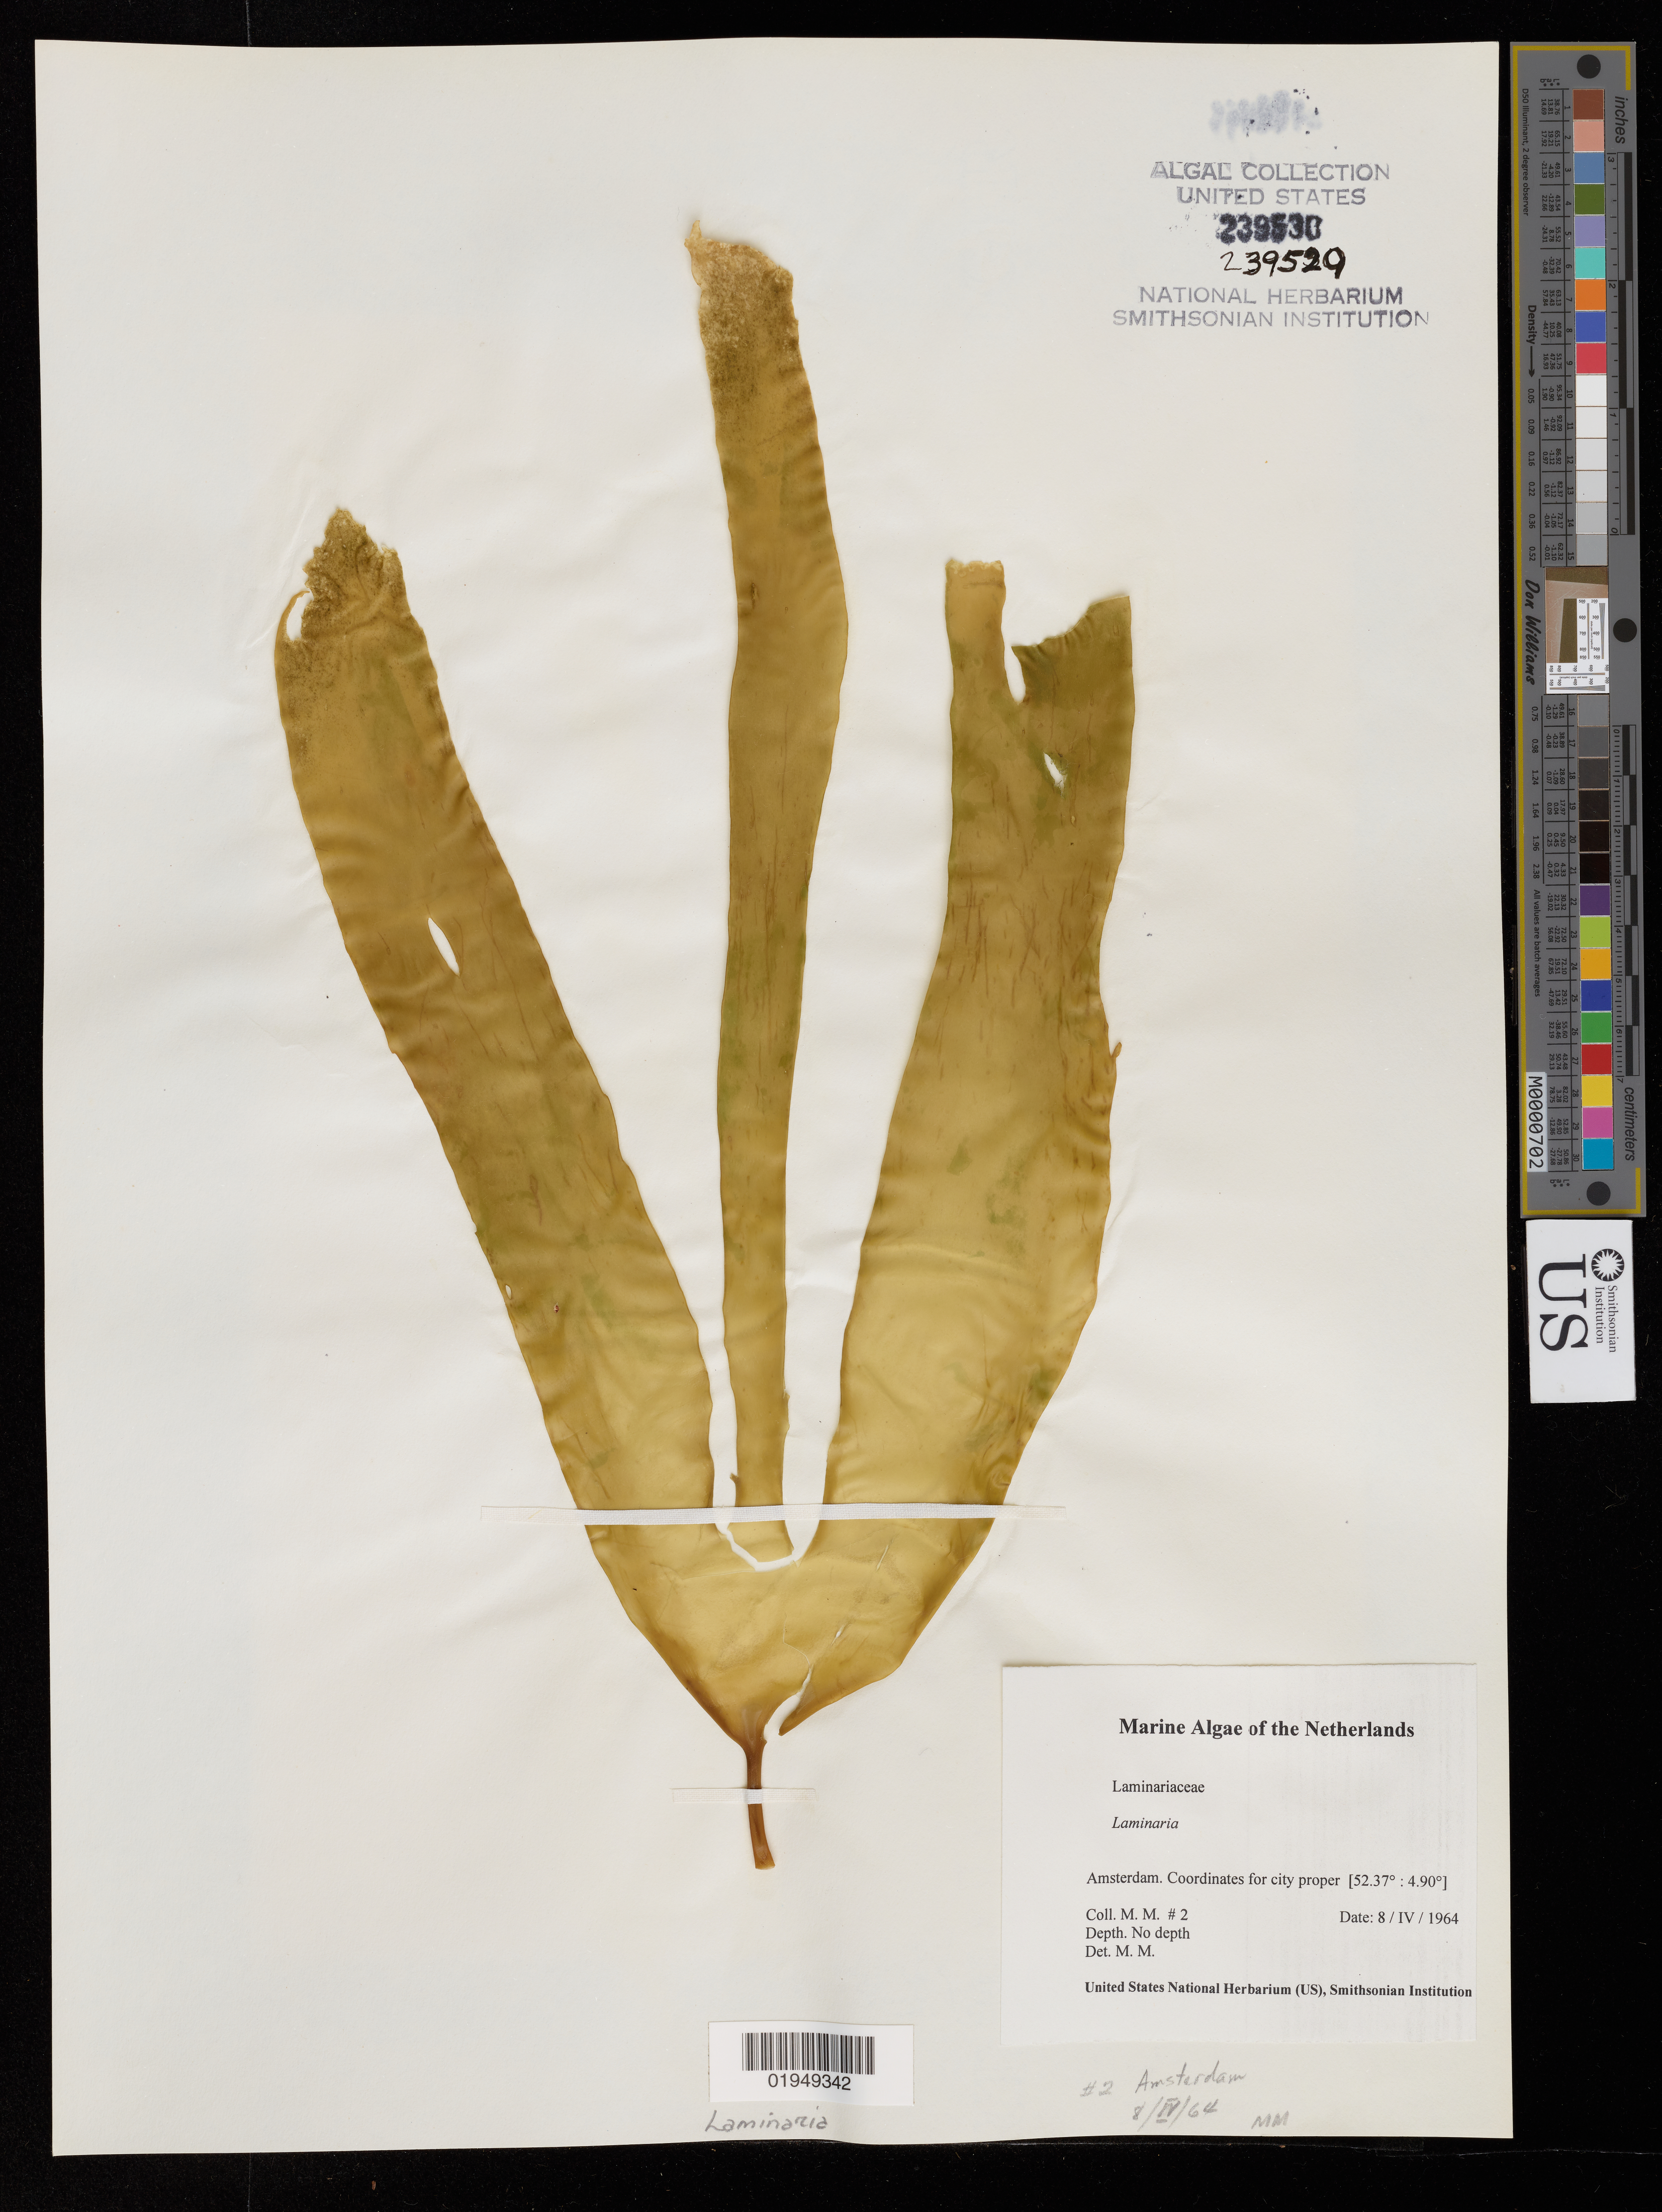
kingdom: Chromista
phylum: Ochrophyta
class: Phaeophyceae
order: Laminariales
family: Laminariaceae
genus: Laminaria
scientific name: Laminaria sp.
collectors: M. M.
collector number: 2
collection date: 1964-04-08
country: Netherlands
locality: Amsterdam. Coordinates for city proper [52.37° : 4.90°]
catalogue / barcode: US 239520